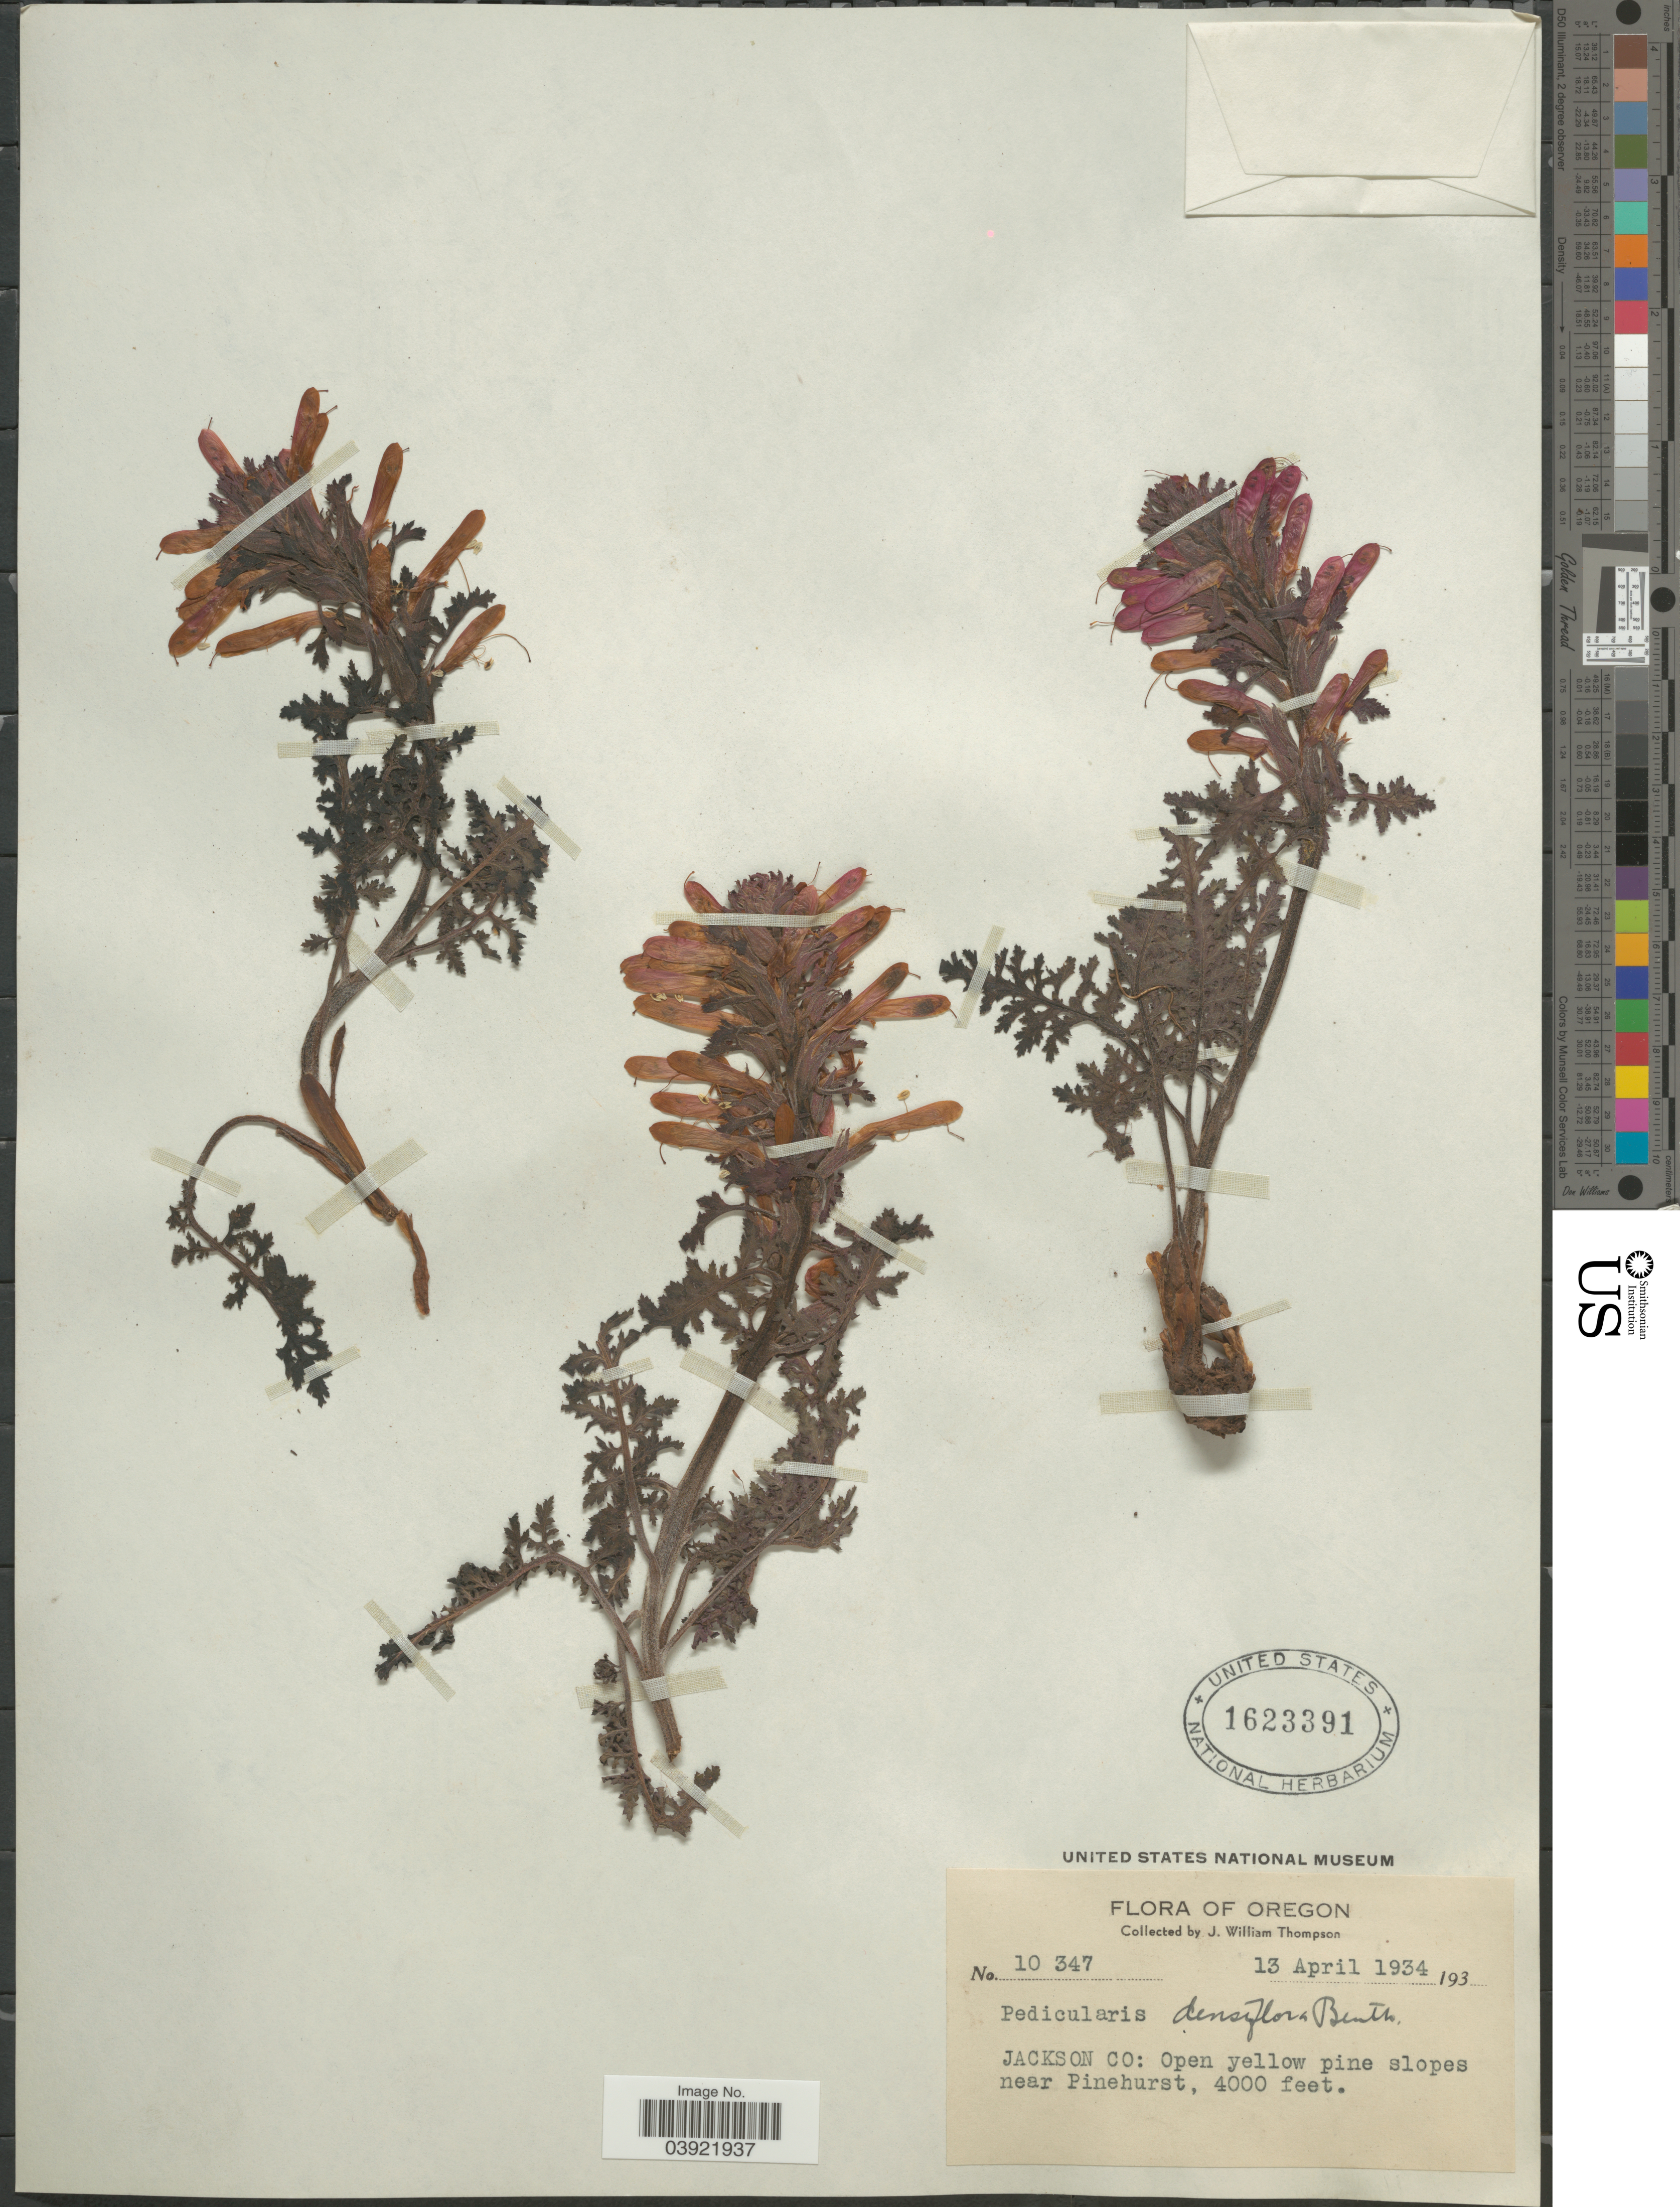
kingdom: Plantae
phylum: Tracheophyta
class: Magnoliopsida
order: Lamiales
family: Orobanchaceae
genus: Pedicularis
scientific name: Pedicularis densiflora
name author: Benth.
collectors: J. W. Thompson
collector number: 10347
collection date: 1934-04-13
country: United States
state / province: Oregon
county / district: Jackson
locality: Jackson Co: Open yellow pine slopes near Pinehurst.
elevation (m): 1219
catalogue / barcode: US 1623391